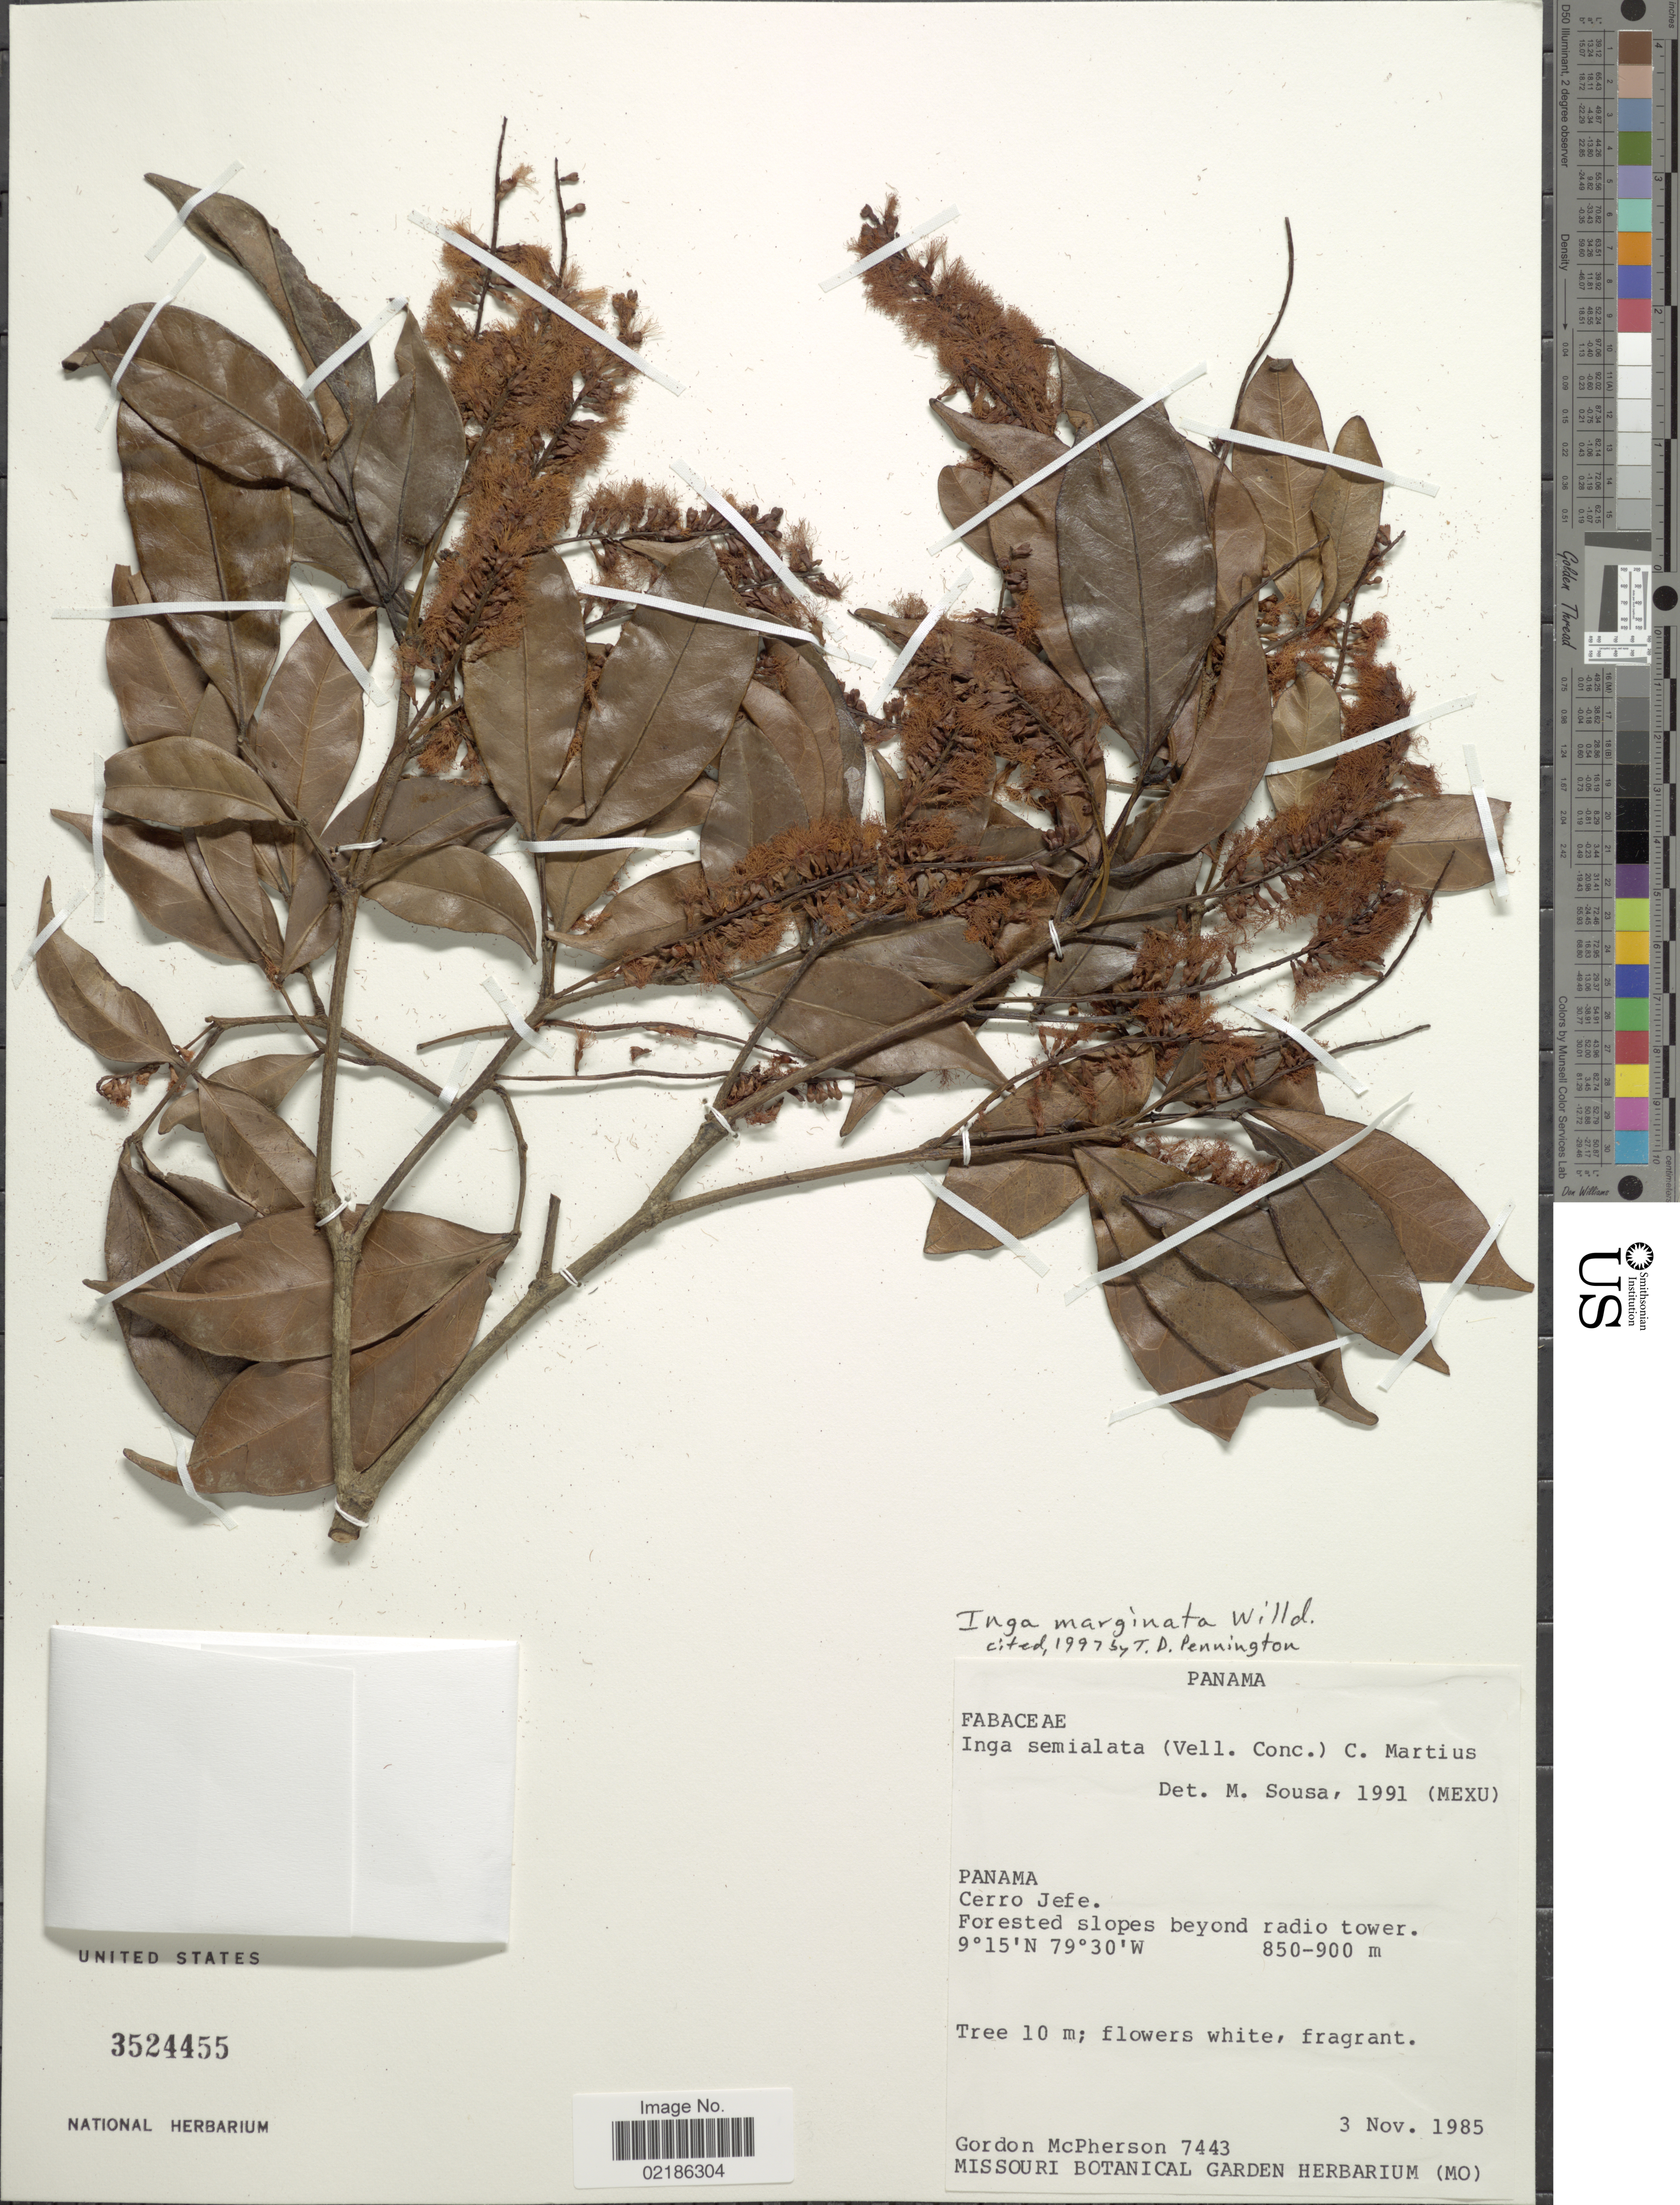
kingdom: Plantae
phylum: Tracheophyta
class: Magnoliopsida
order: Fabales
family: Fabaceae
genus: Inga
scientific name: Inga marginata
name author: Willd.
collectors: G. D. McPherson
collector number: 7443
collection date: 1985-11-03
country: Panama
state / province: Panamá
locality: Cerro Jefe, beyond radio tower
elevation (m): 850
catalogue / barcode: US 3524455